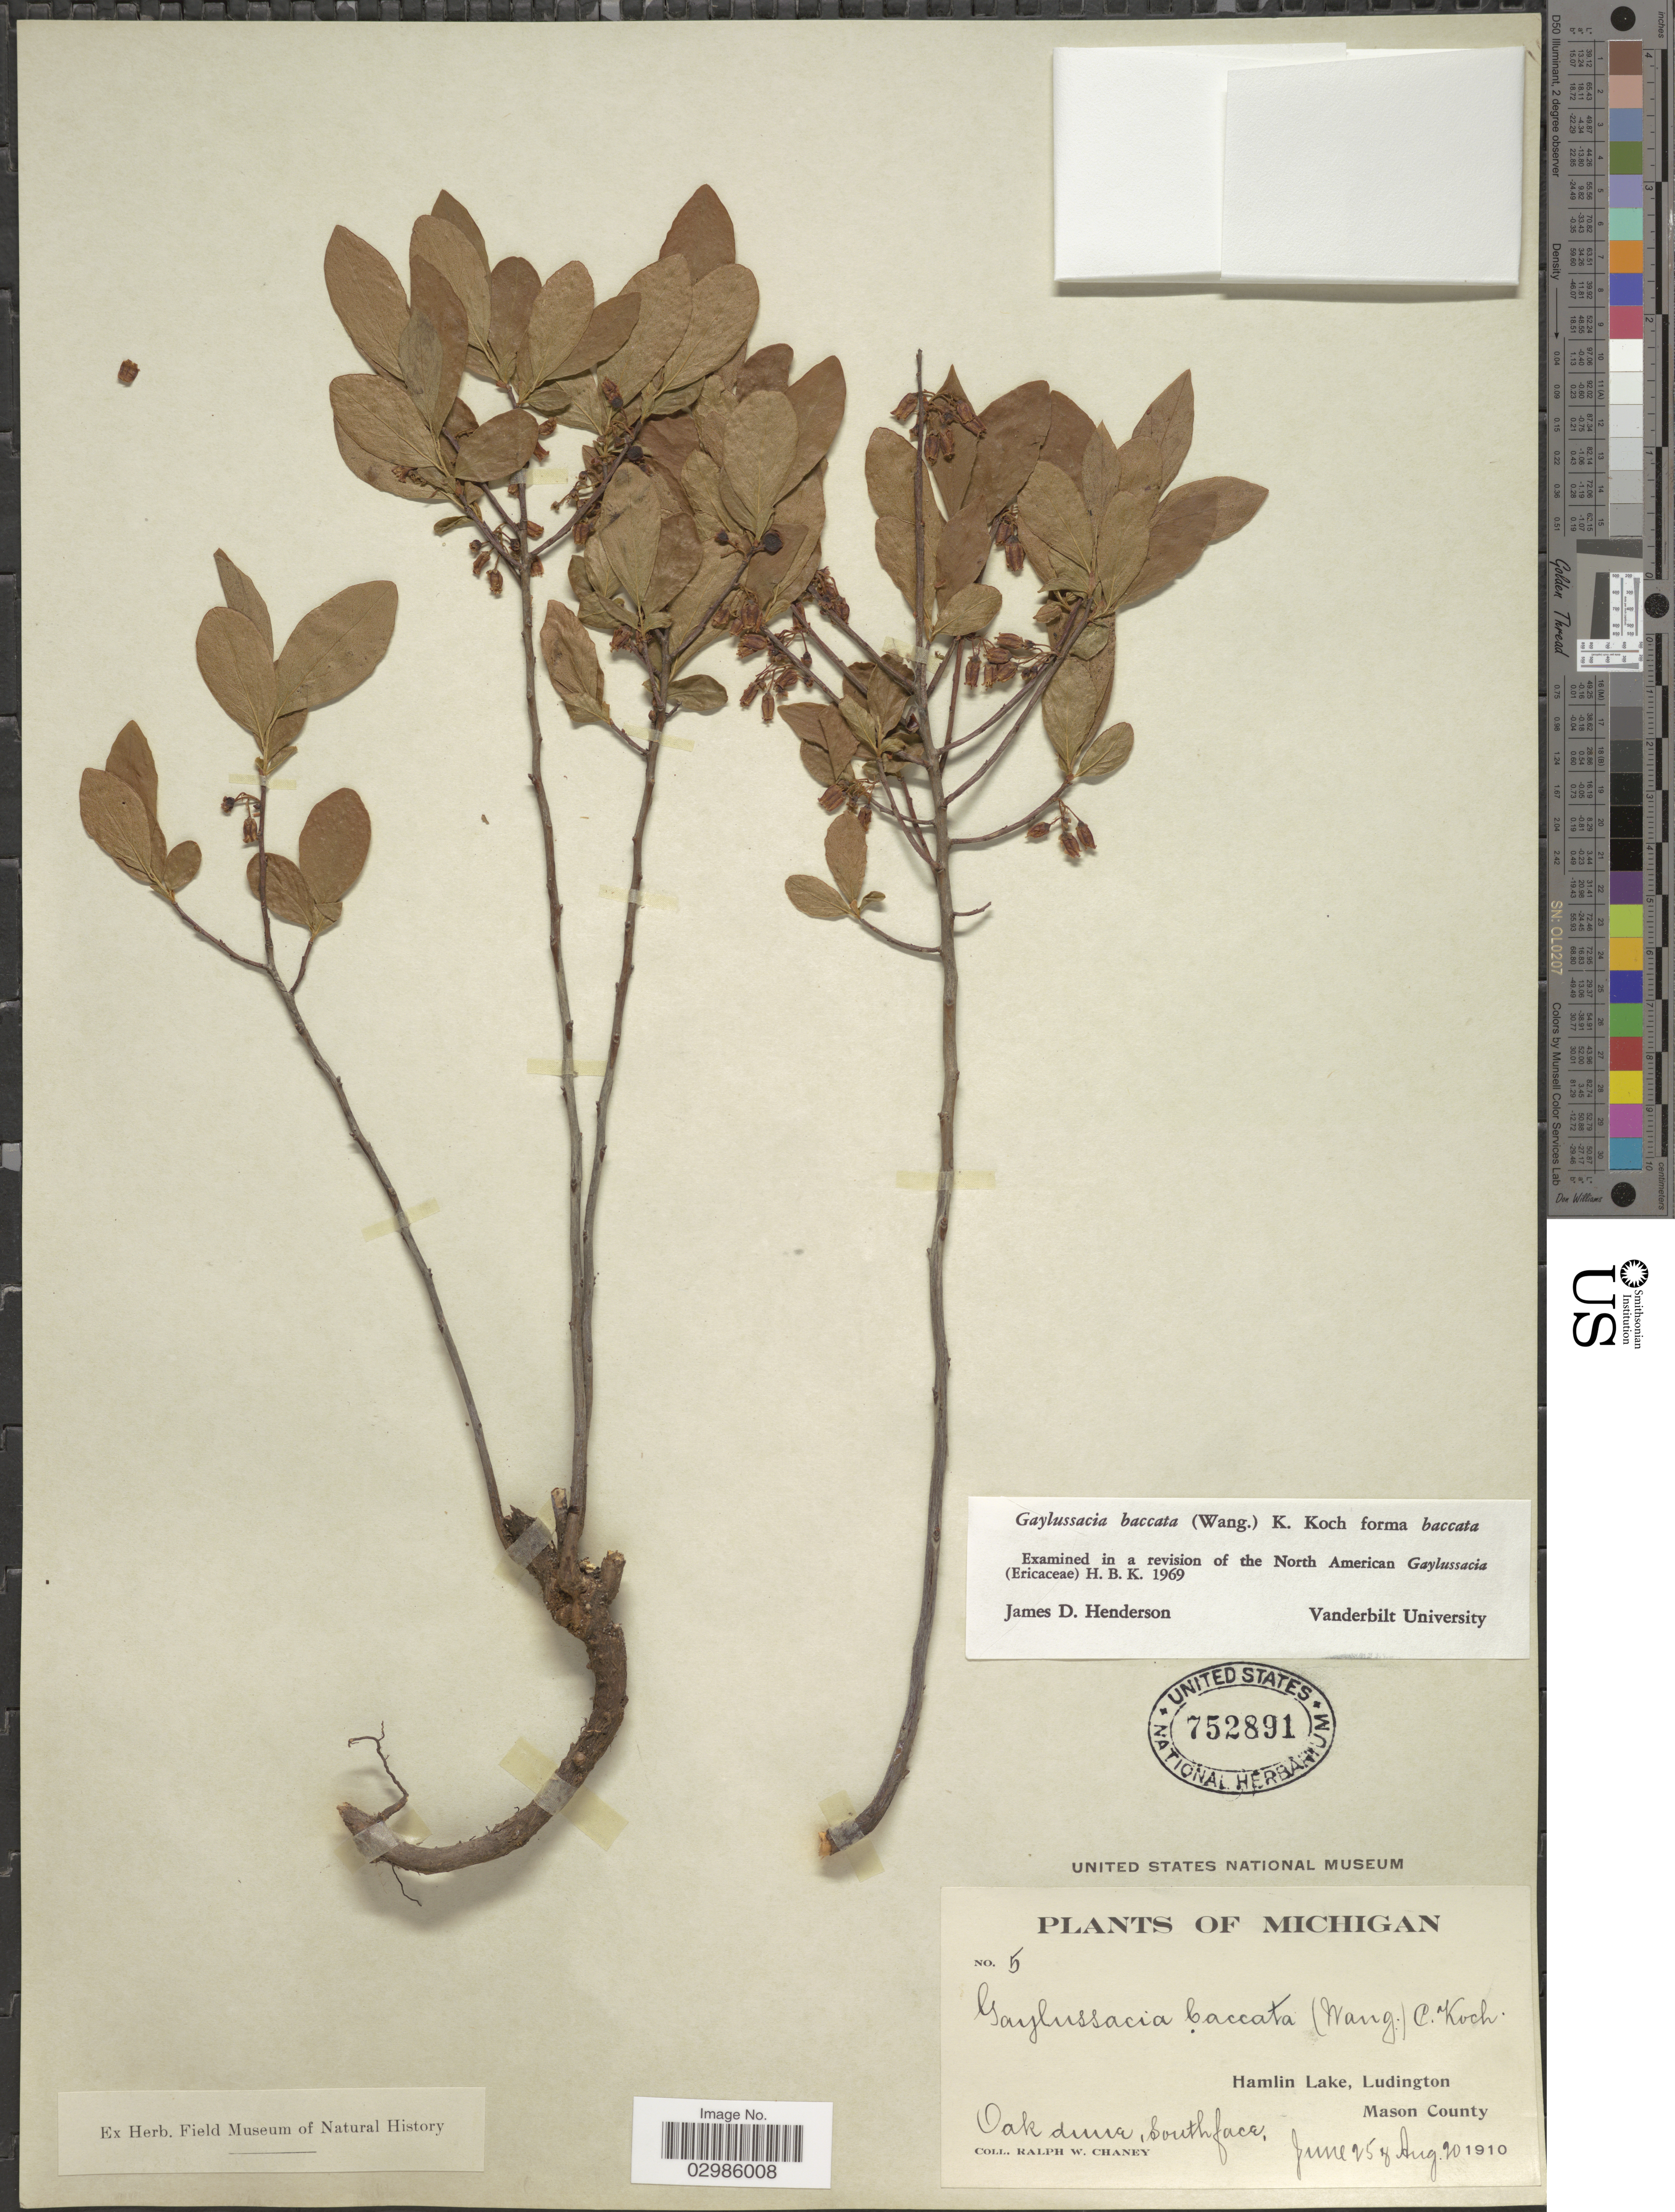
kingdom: Plantae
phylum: Tracheophyta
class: Magnoliopsida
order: Ericales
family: Ericaceae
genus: Gaylussacia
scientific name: Gaylussacia baccata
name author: (Wangenh.) K. Koch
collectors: R. Chaney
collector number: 5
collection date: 1910-06-25/1910-08-20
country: United States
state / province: Michigan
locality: Hamlin Lake, Ludington Mason County. Southface.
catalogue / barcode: US 752891